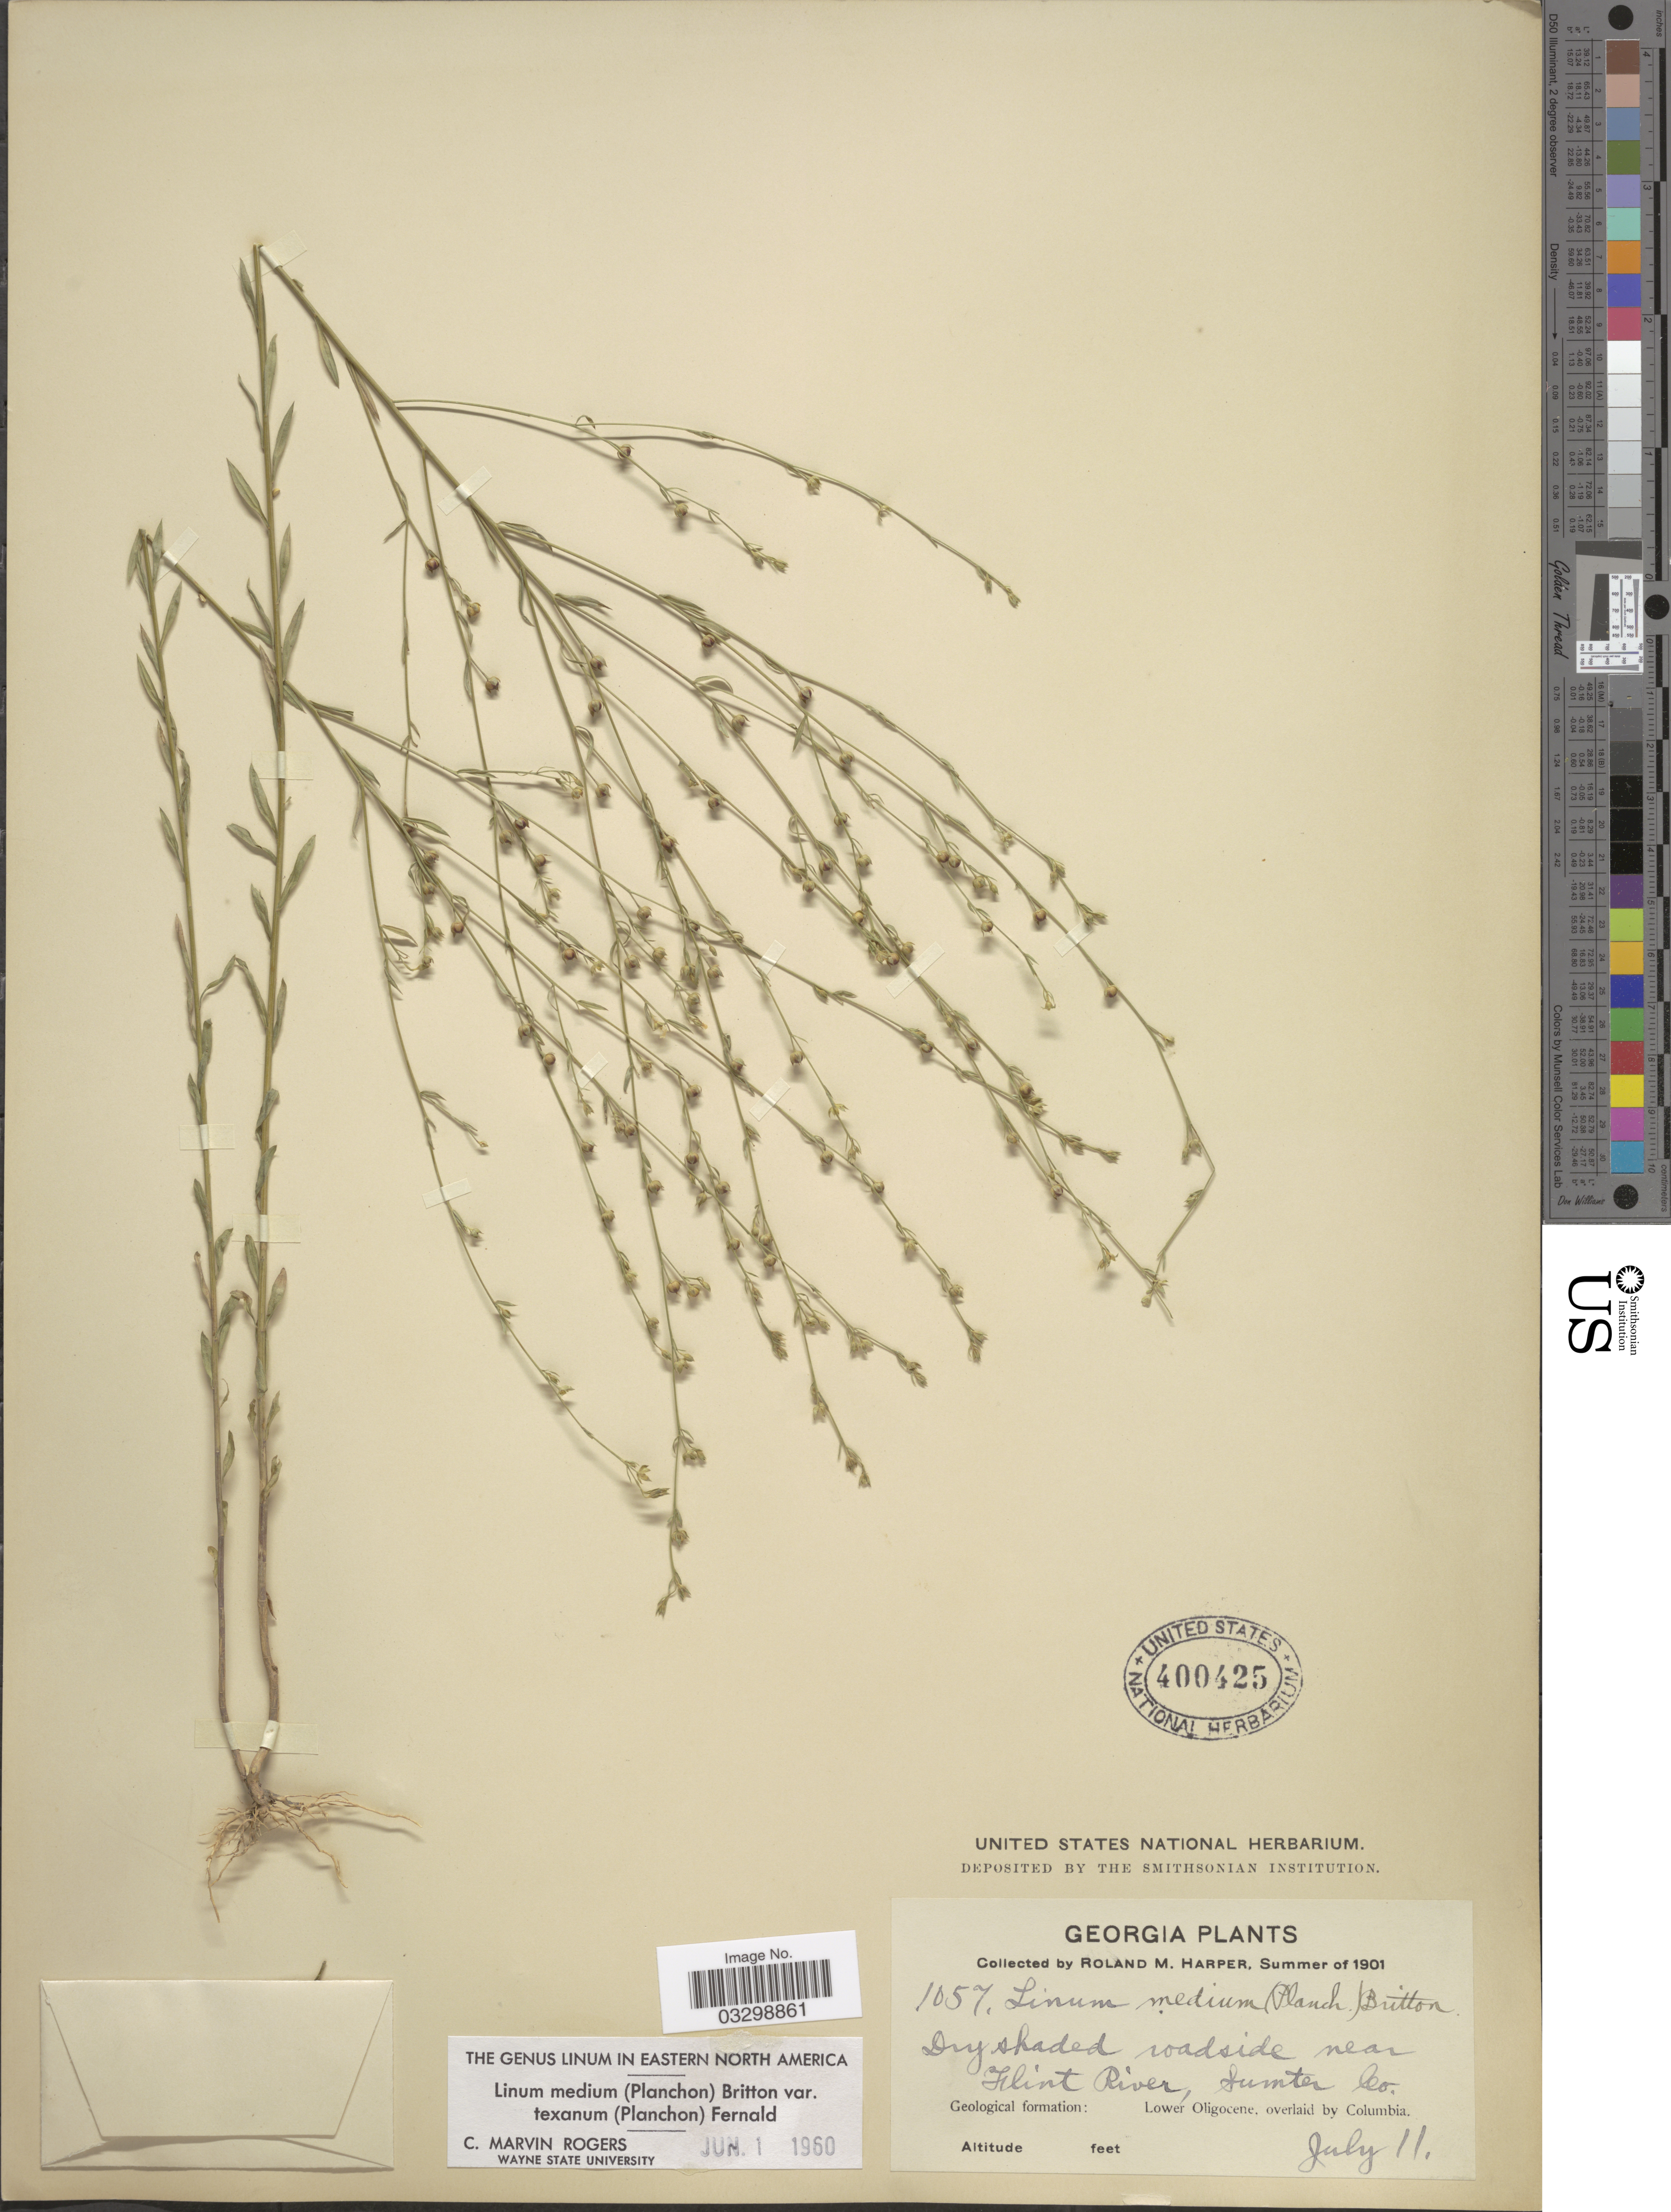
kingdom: Plantae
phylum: Tracheophyta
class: Magnoliopsida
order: Malpighiales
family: Linaceae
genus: Linum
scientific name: Linum medium var. texanum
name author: (Planch.) Fernald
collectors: R. M. Harper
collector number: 1057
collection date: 1901-07-11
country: United States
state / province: Georgia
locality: Dry shaded roadside near Flint River, Sumter Co., Geological formation: Lower Oligocene, overlaid by Columbia.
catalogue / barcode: US 400425